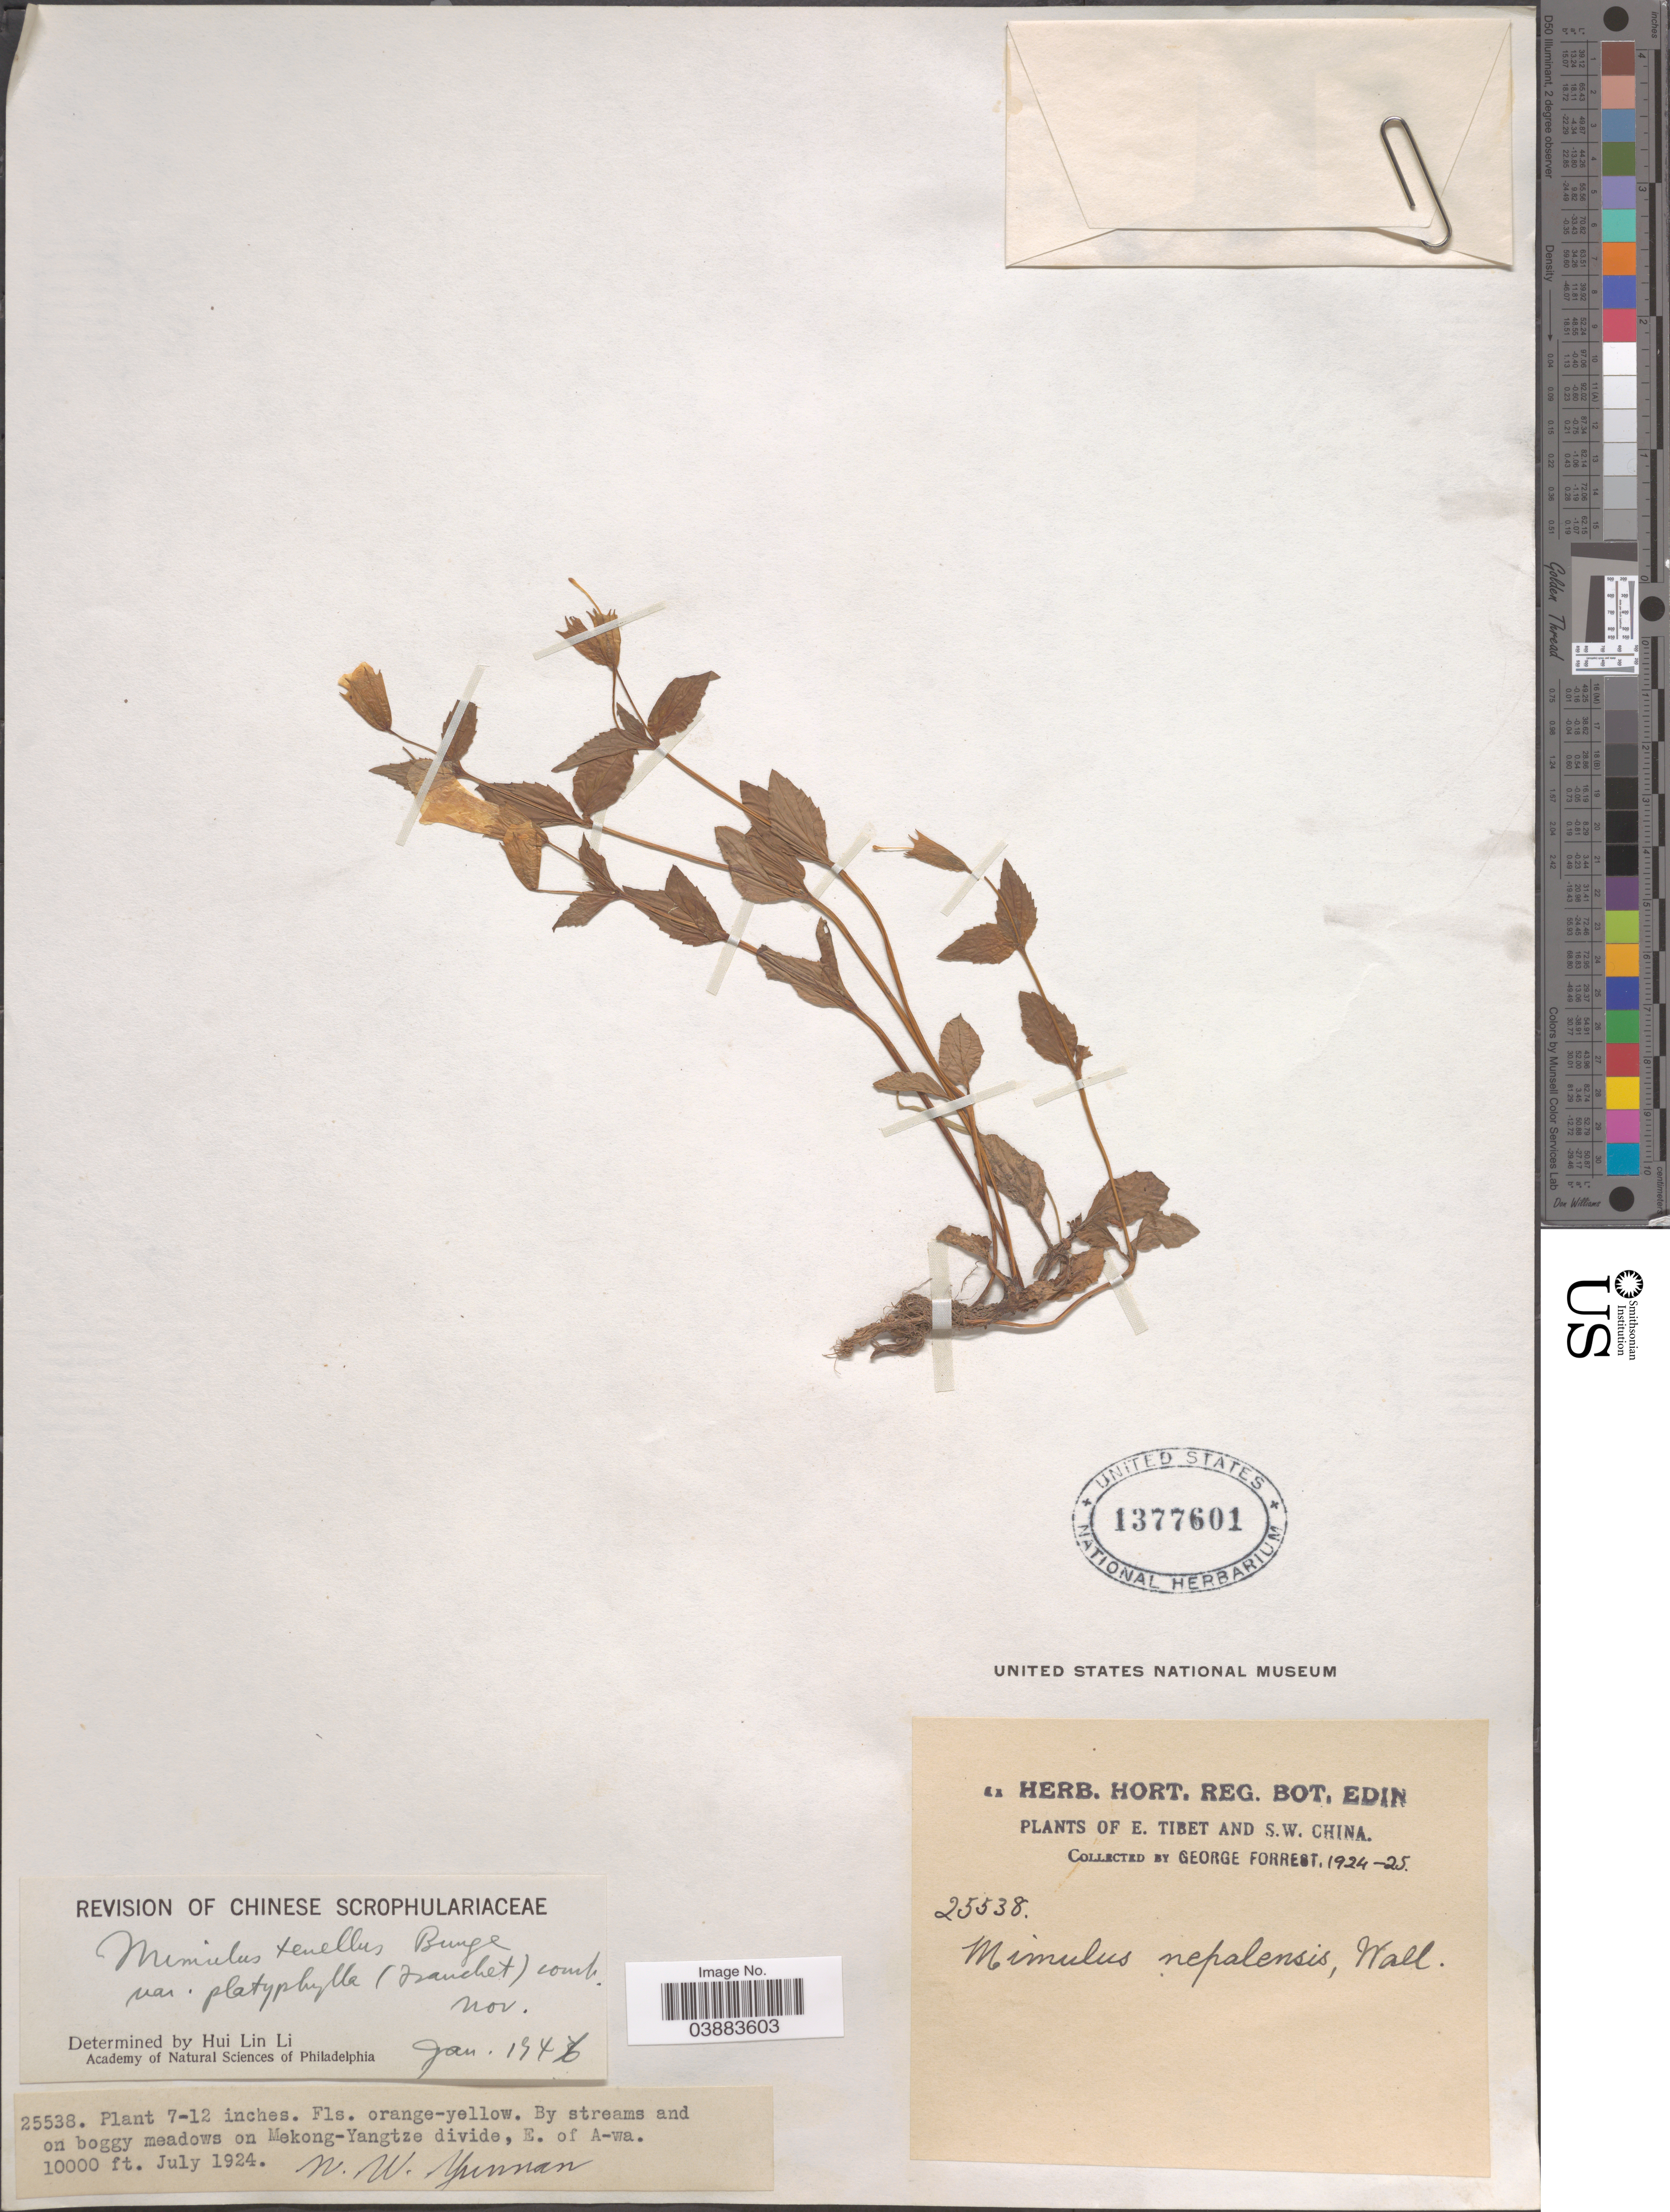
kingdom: Plantae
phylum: Tracheophyta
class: Magnoliopsida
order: Lamiales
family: Phrymaceae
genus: Mimulus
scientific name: Mimulus tenellus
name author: Bunge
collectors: G. Forrest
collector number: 25538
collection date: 1924-07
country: China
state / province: Yunnan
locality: S.W. China. On Mekong-Yangtze divide, E. of A-wa. N.W. Yunnan.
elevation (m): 3048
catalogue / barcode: US 1377601